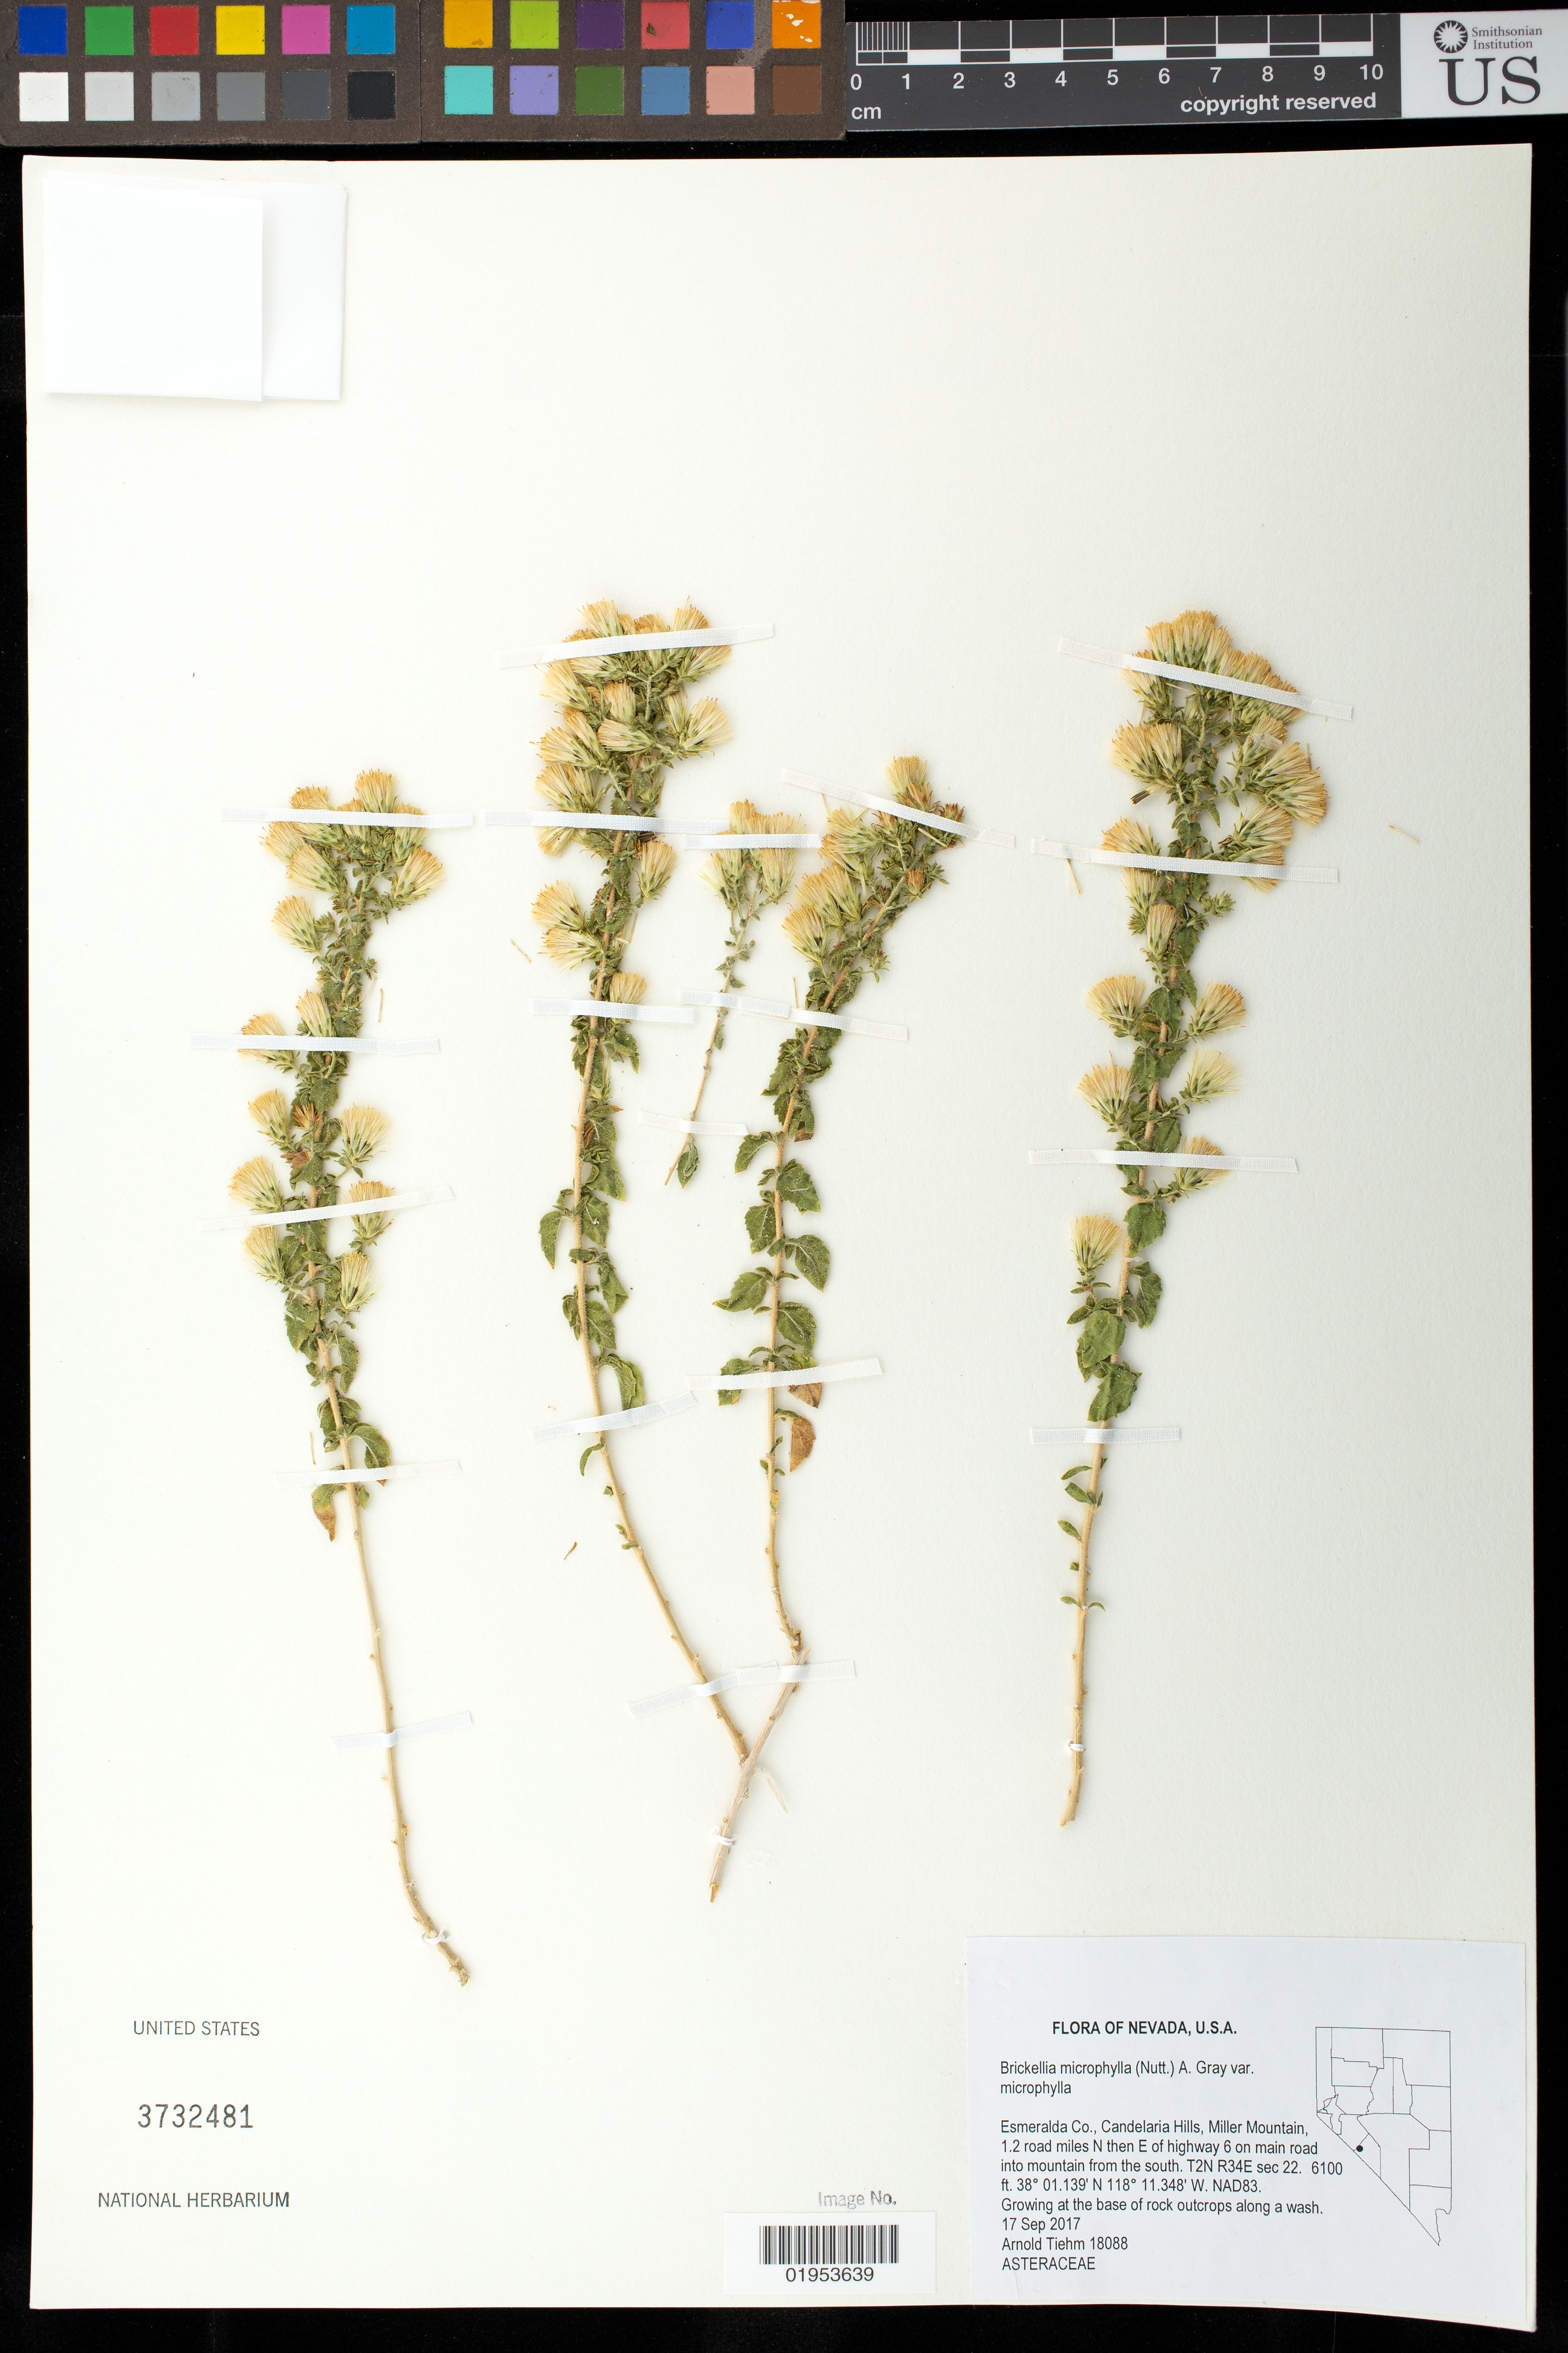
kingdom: Plantae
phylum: Tracheophyta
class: Magnoliopsida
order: Asterales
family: Asteraceae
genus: Brickellia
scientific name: Brickellia microphylla var. microphylla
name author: (Nutt.) A. Gray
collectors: A. Tiehm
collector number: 18088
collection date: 2017-09-17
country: United States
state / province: Nevada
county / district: Esmeralda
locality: Candelaria Hills, Miller Mountain, 1.2 road miles N the E of Hwy 6 on main road into mountain from the south.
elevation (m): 1859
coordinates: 38 01.139 N, 118 11.348 W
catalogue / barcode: US 3732481